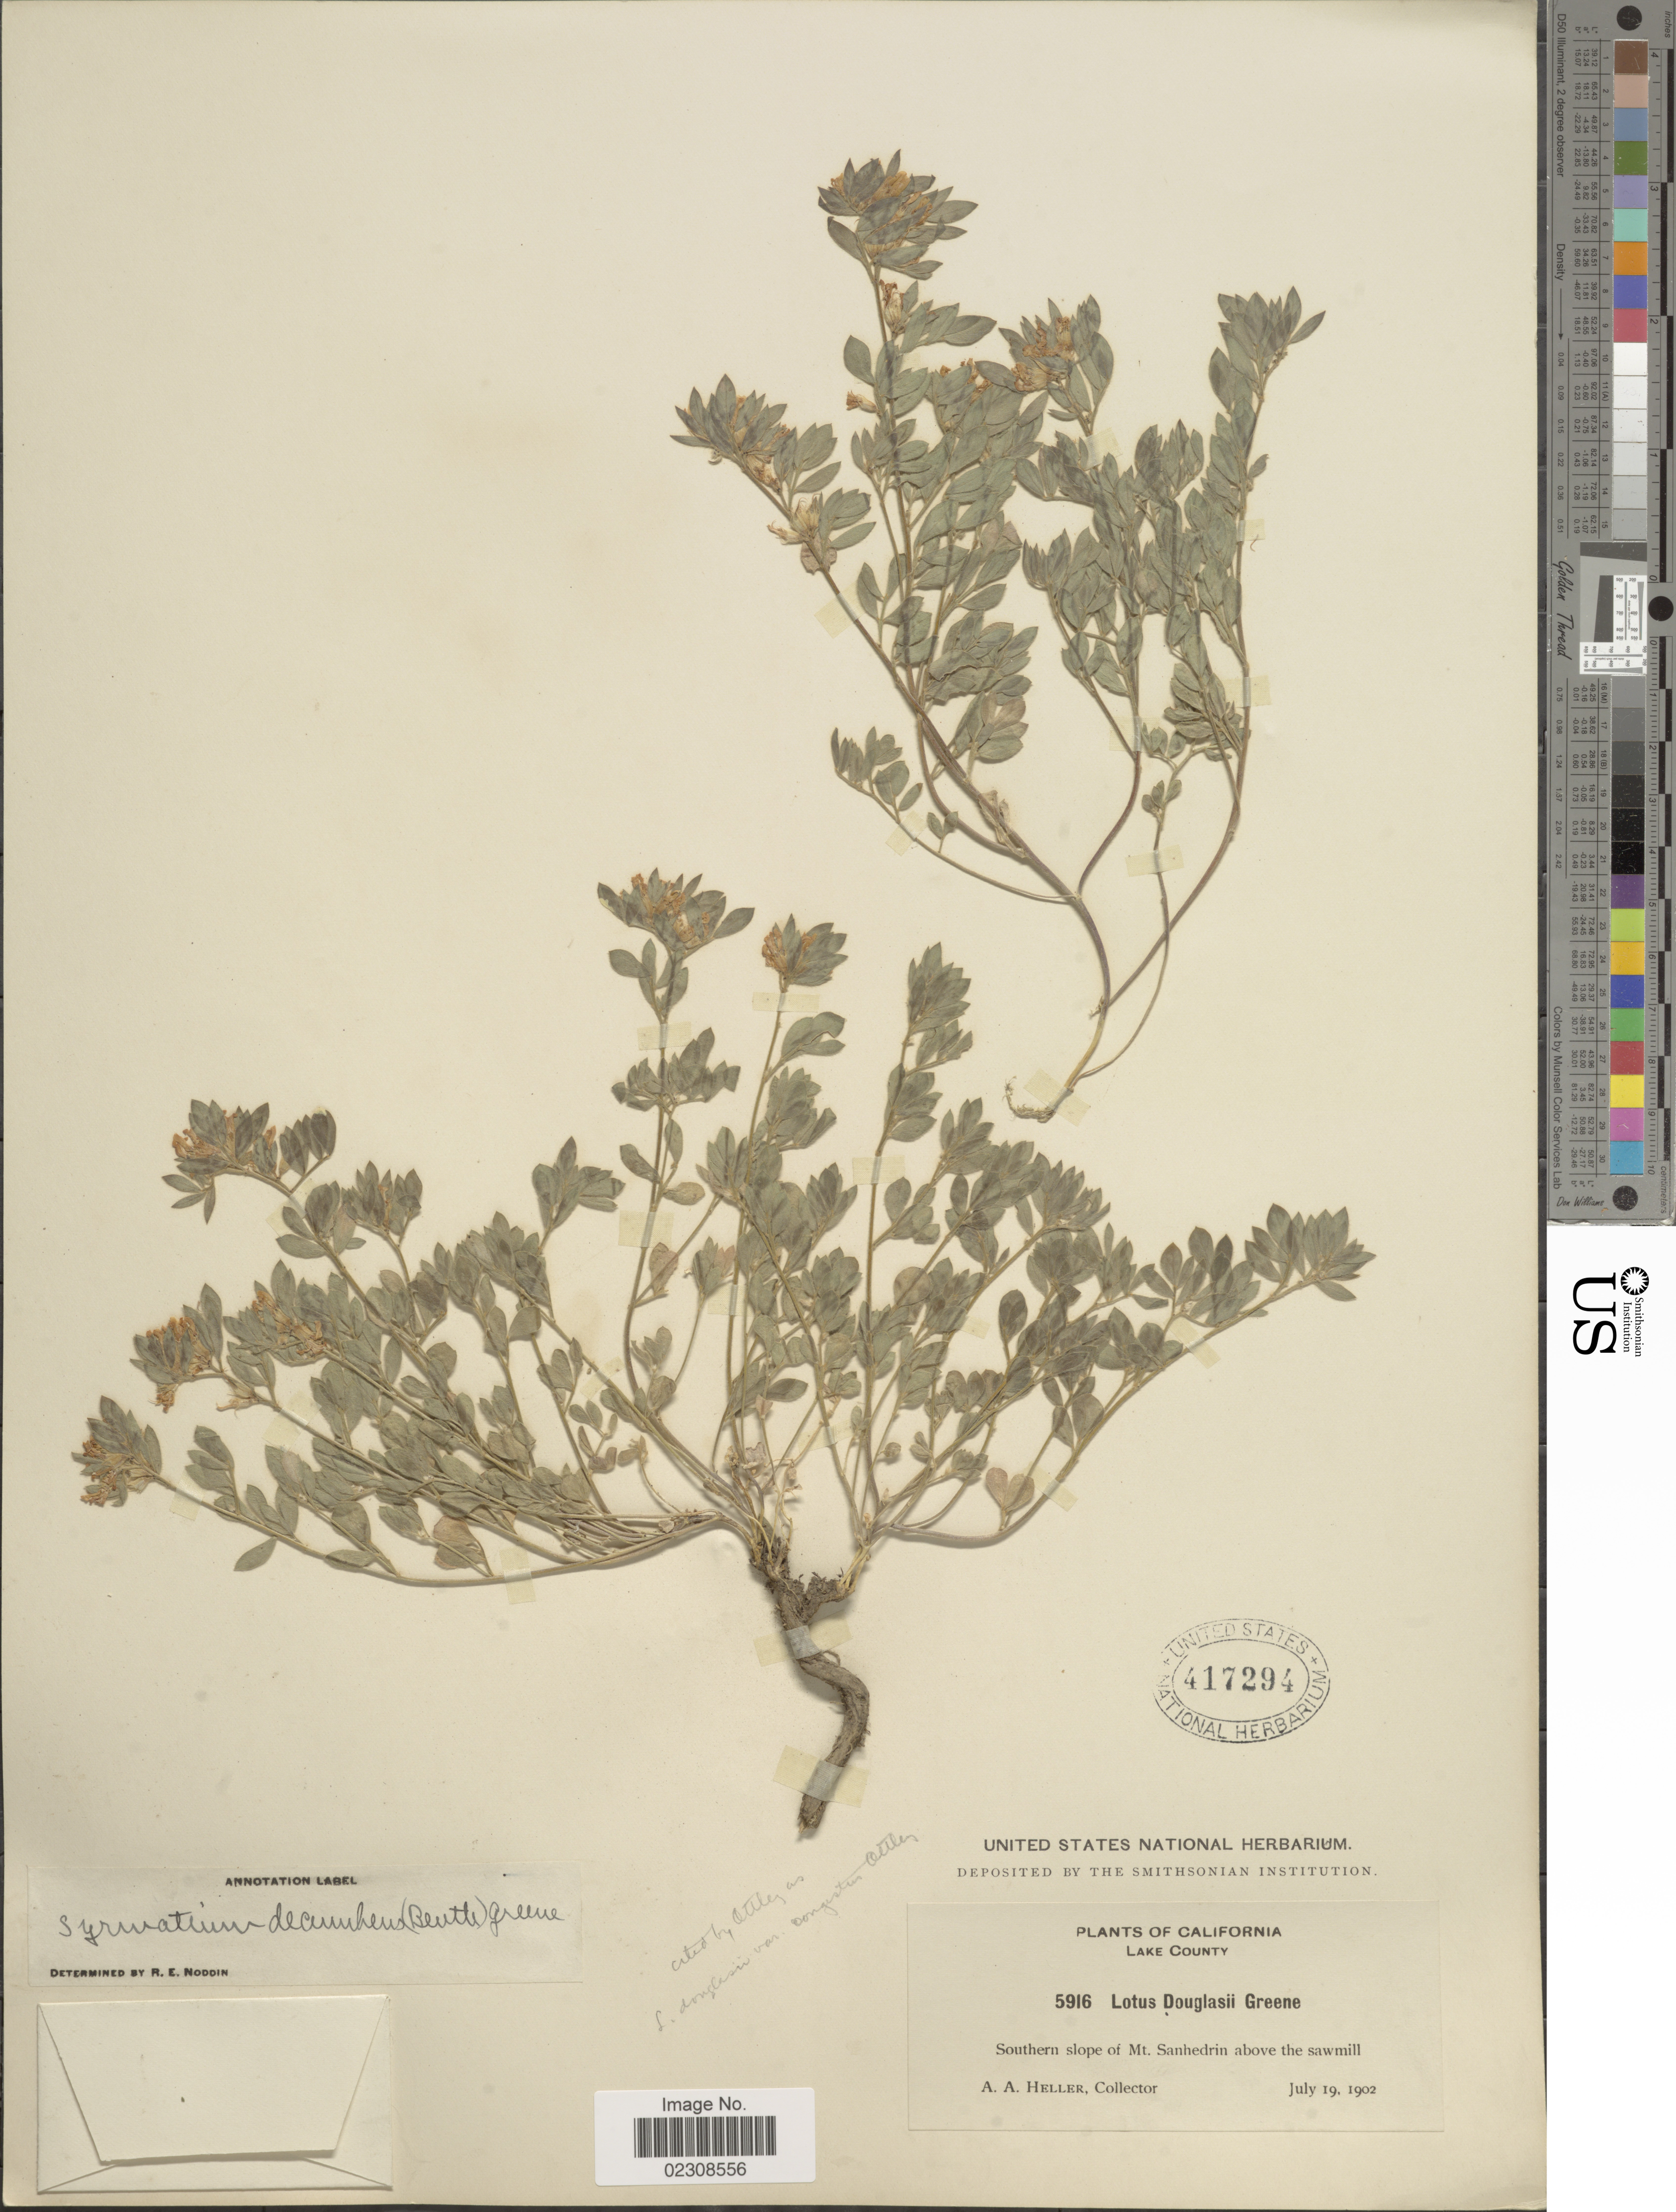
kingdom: Plantae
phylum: Tracheophyta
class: Magnoliopsida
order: Fabales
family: Fabaceae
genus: Syrmatium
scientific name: Syrmatium decumbens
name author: (Benth.) Greene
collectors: A. A. Heller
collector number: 5916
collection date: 1902-07-19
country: United States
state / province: California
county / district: Lake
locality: Lake County. Southern slope of Mt. Sanhedrin above the sawmill.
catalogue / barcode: US 417294